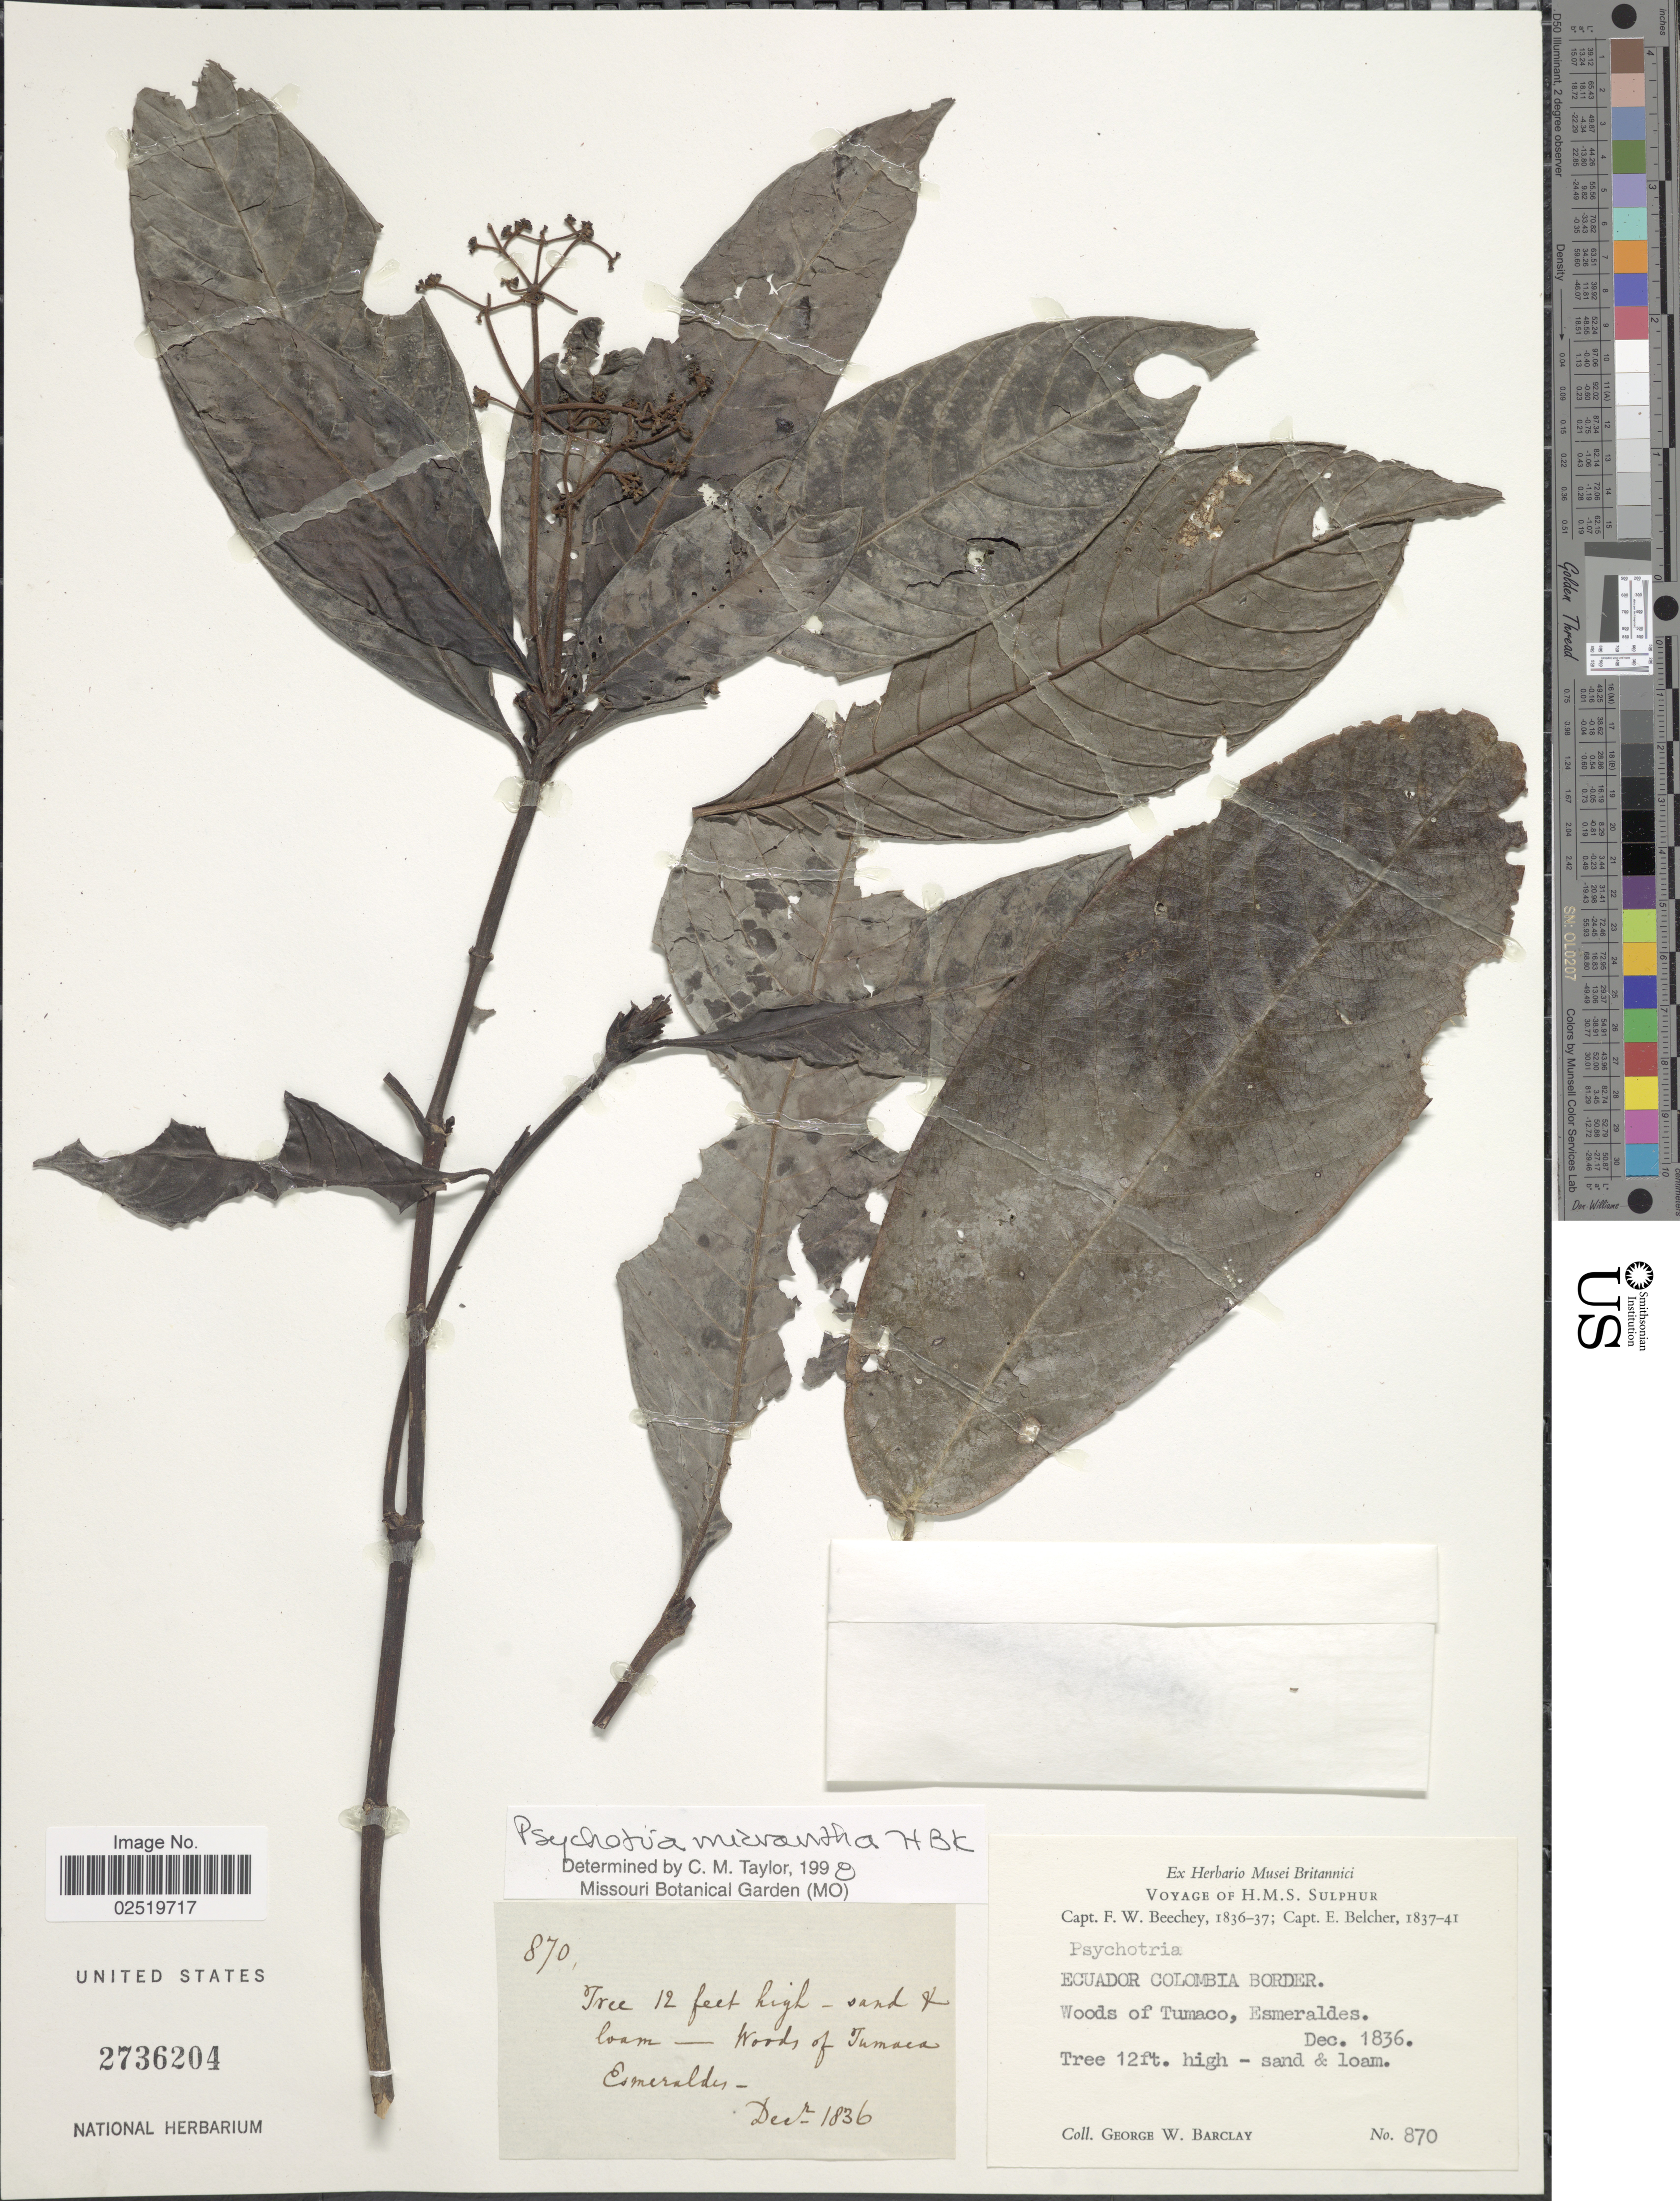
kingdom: Plantae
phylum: Tracheophyta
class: Magnoliopsida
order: Gentianales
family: Rubiaceae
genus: Psychotria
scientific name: Psychotria micrantha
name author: Kunth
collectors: G. W. Barclay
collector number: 870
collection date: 1836-12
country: Ecuador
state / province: Esmeraldas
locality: Ecuador Colombia border, Woods of Tumaco.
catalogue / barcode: US 2736204